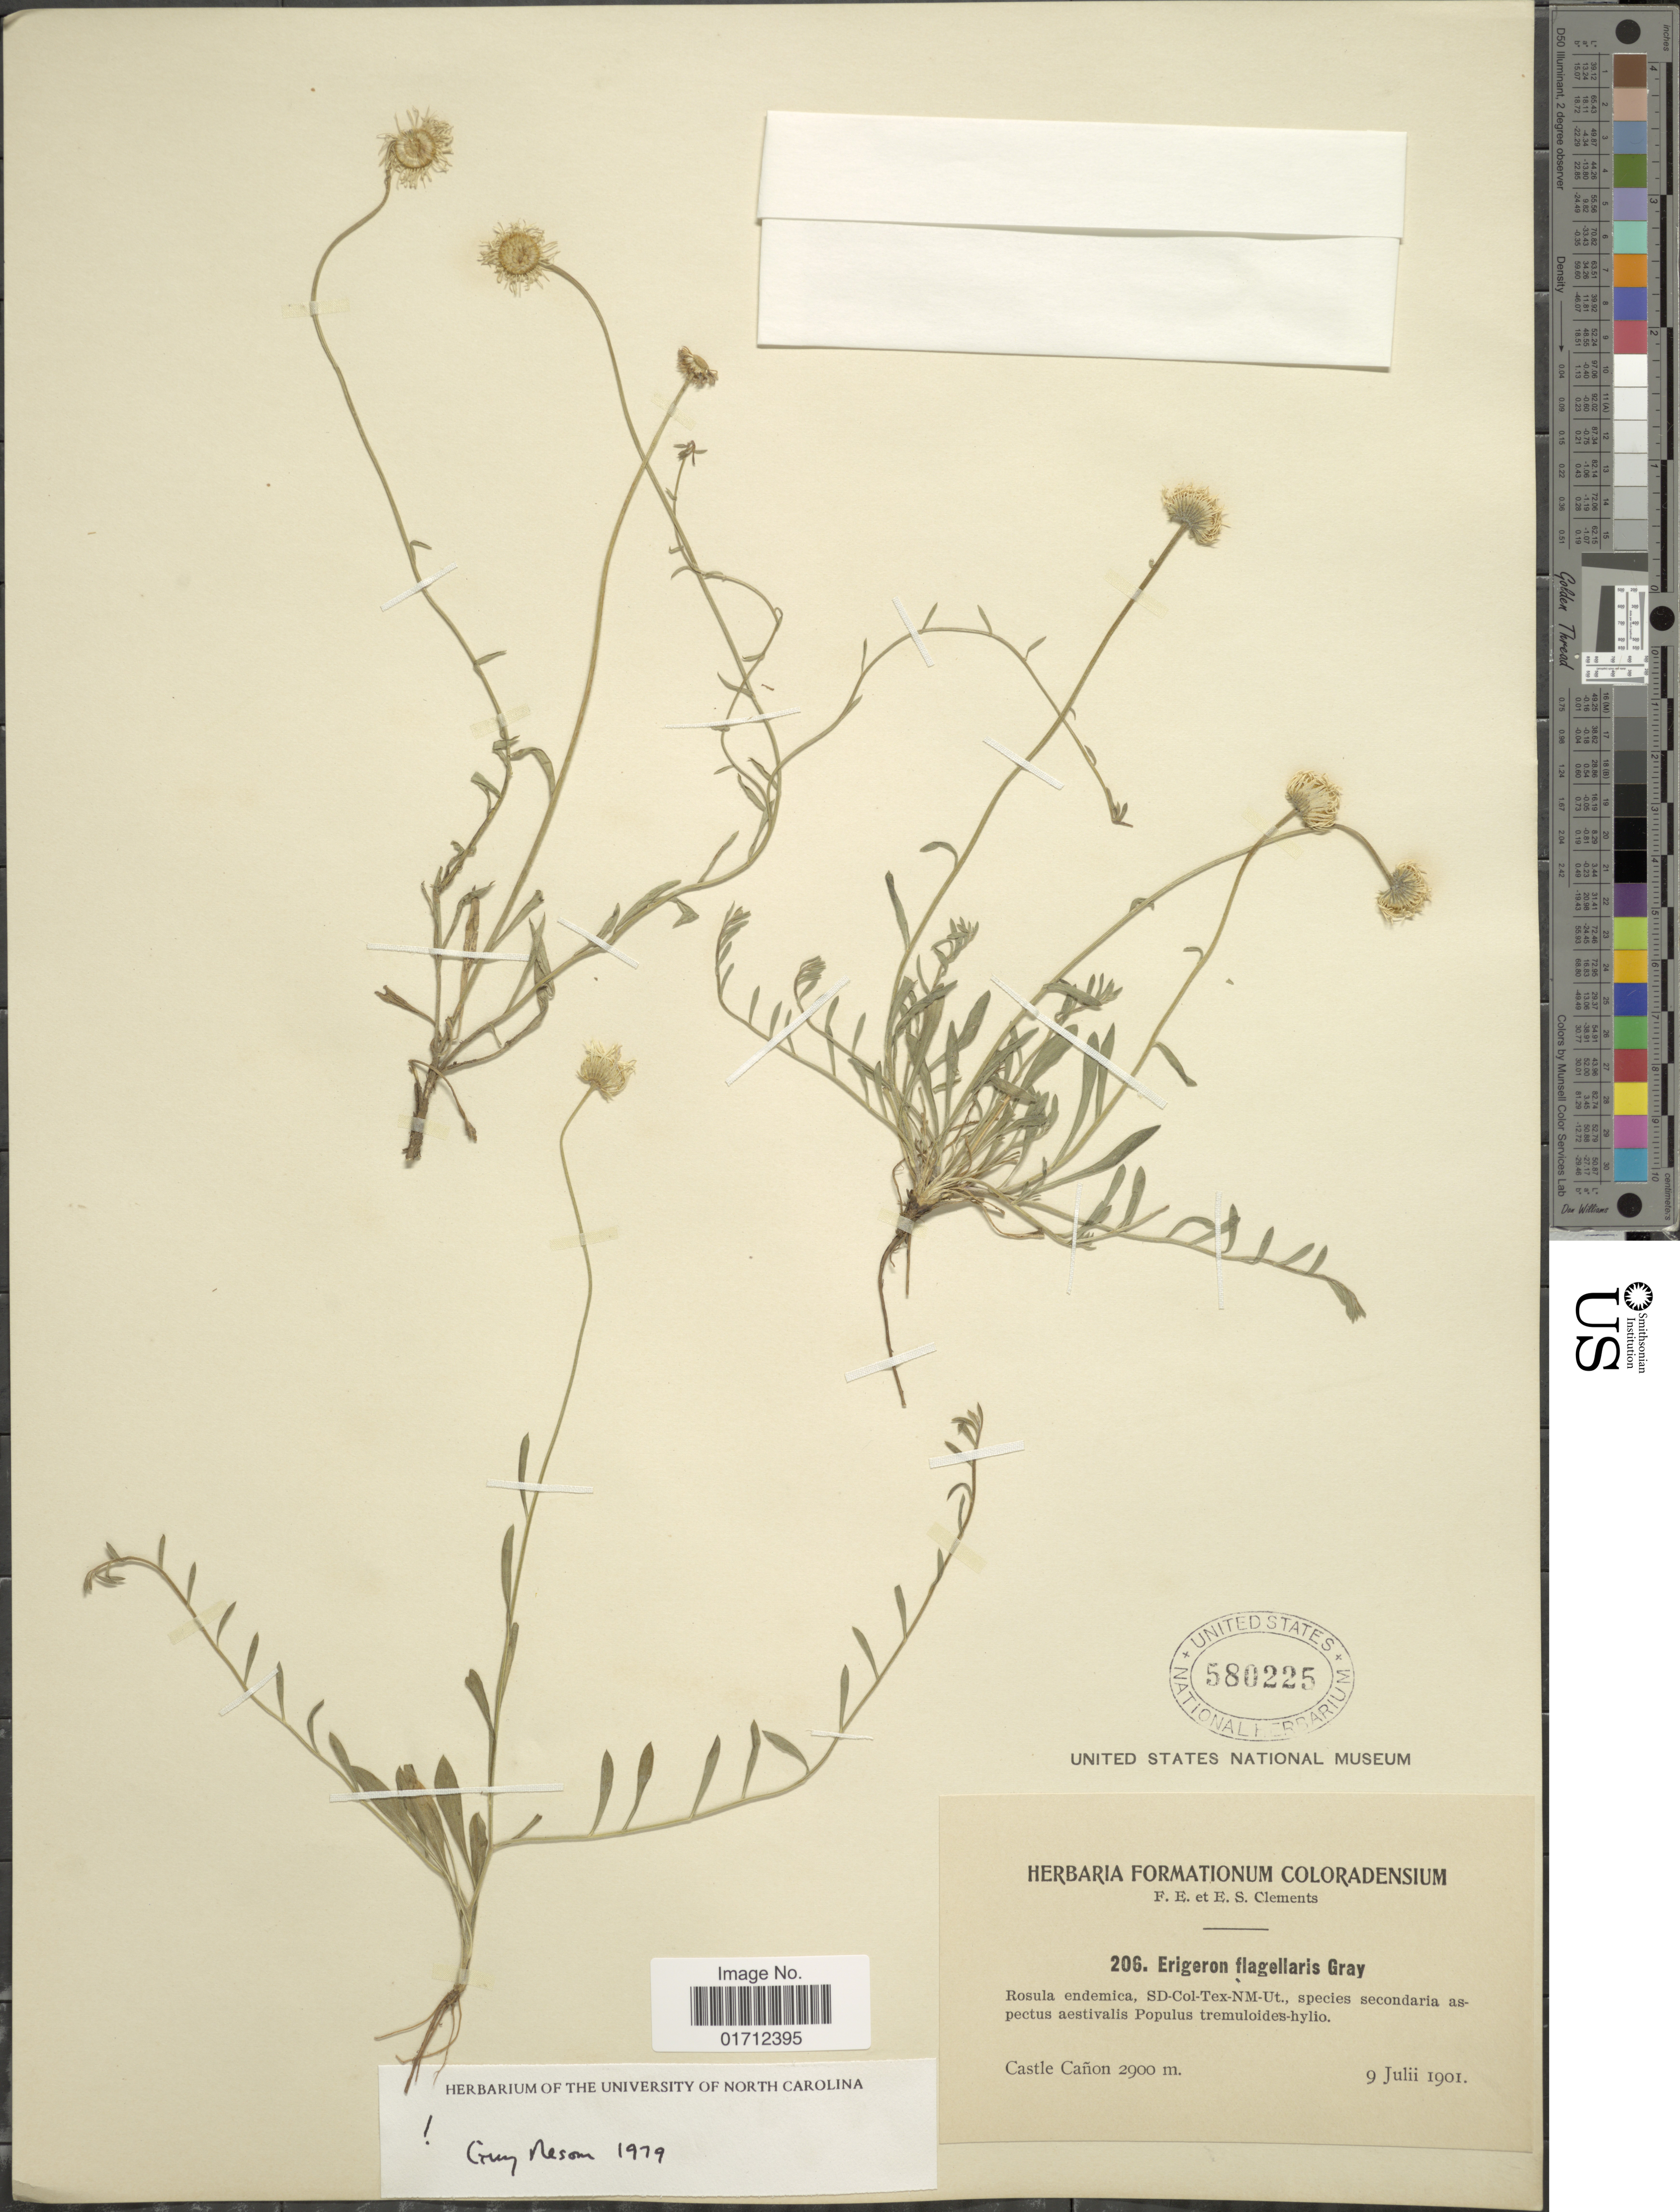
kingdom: Plantae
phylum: Tracheophyta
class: Magnoliopsida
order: Asterales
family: Asteraceae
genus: Erigeron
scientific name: Erigeron flagellaris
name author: A. Gray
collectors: F. E. Clements & E. S. Clements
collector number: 206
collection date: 1901-07-09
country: United States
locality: Castle Cañon.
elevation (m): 2900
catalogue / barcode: US 580225